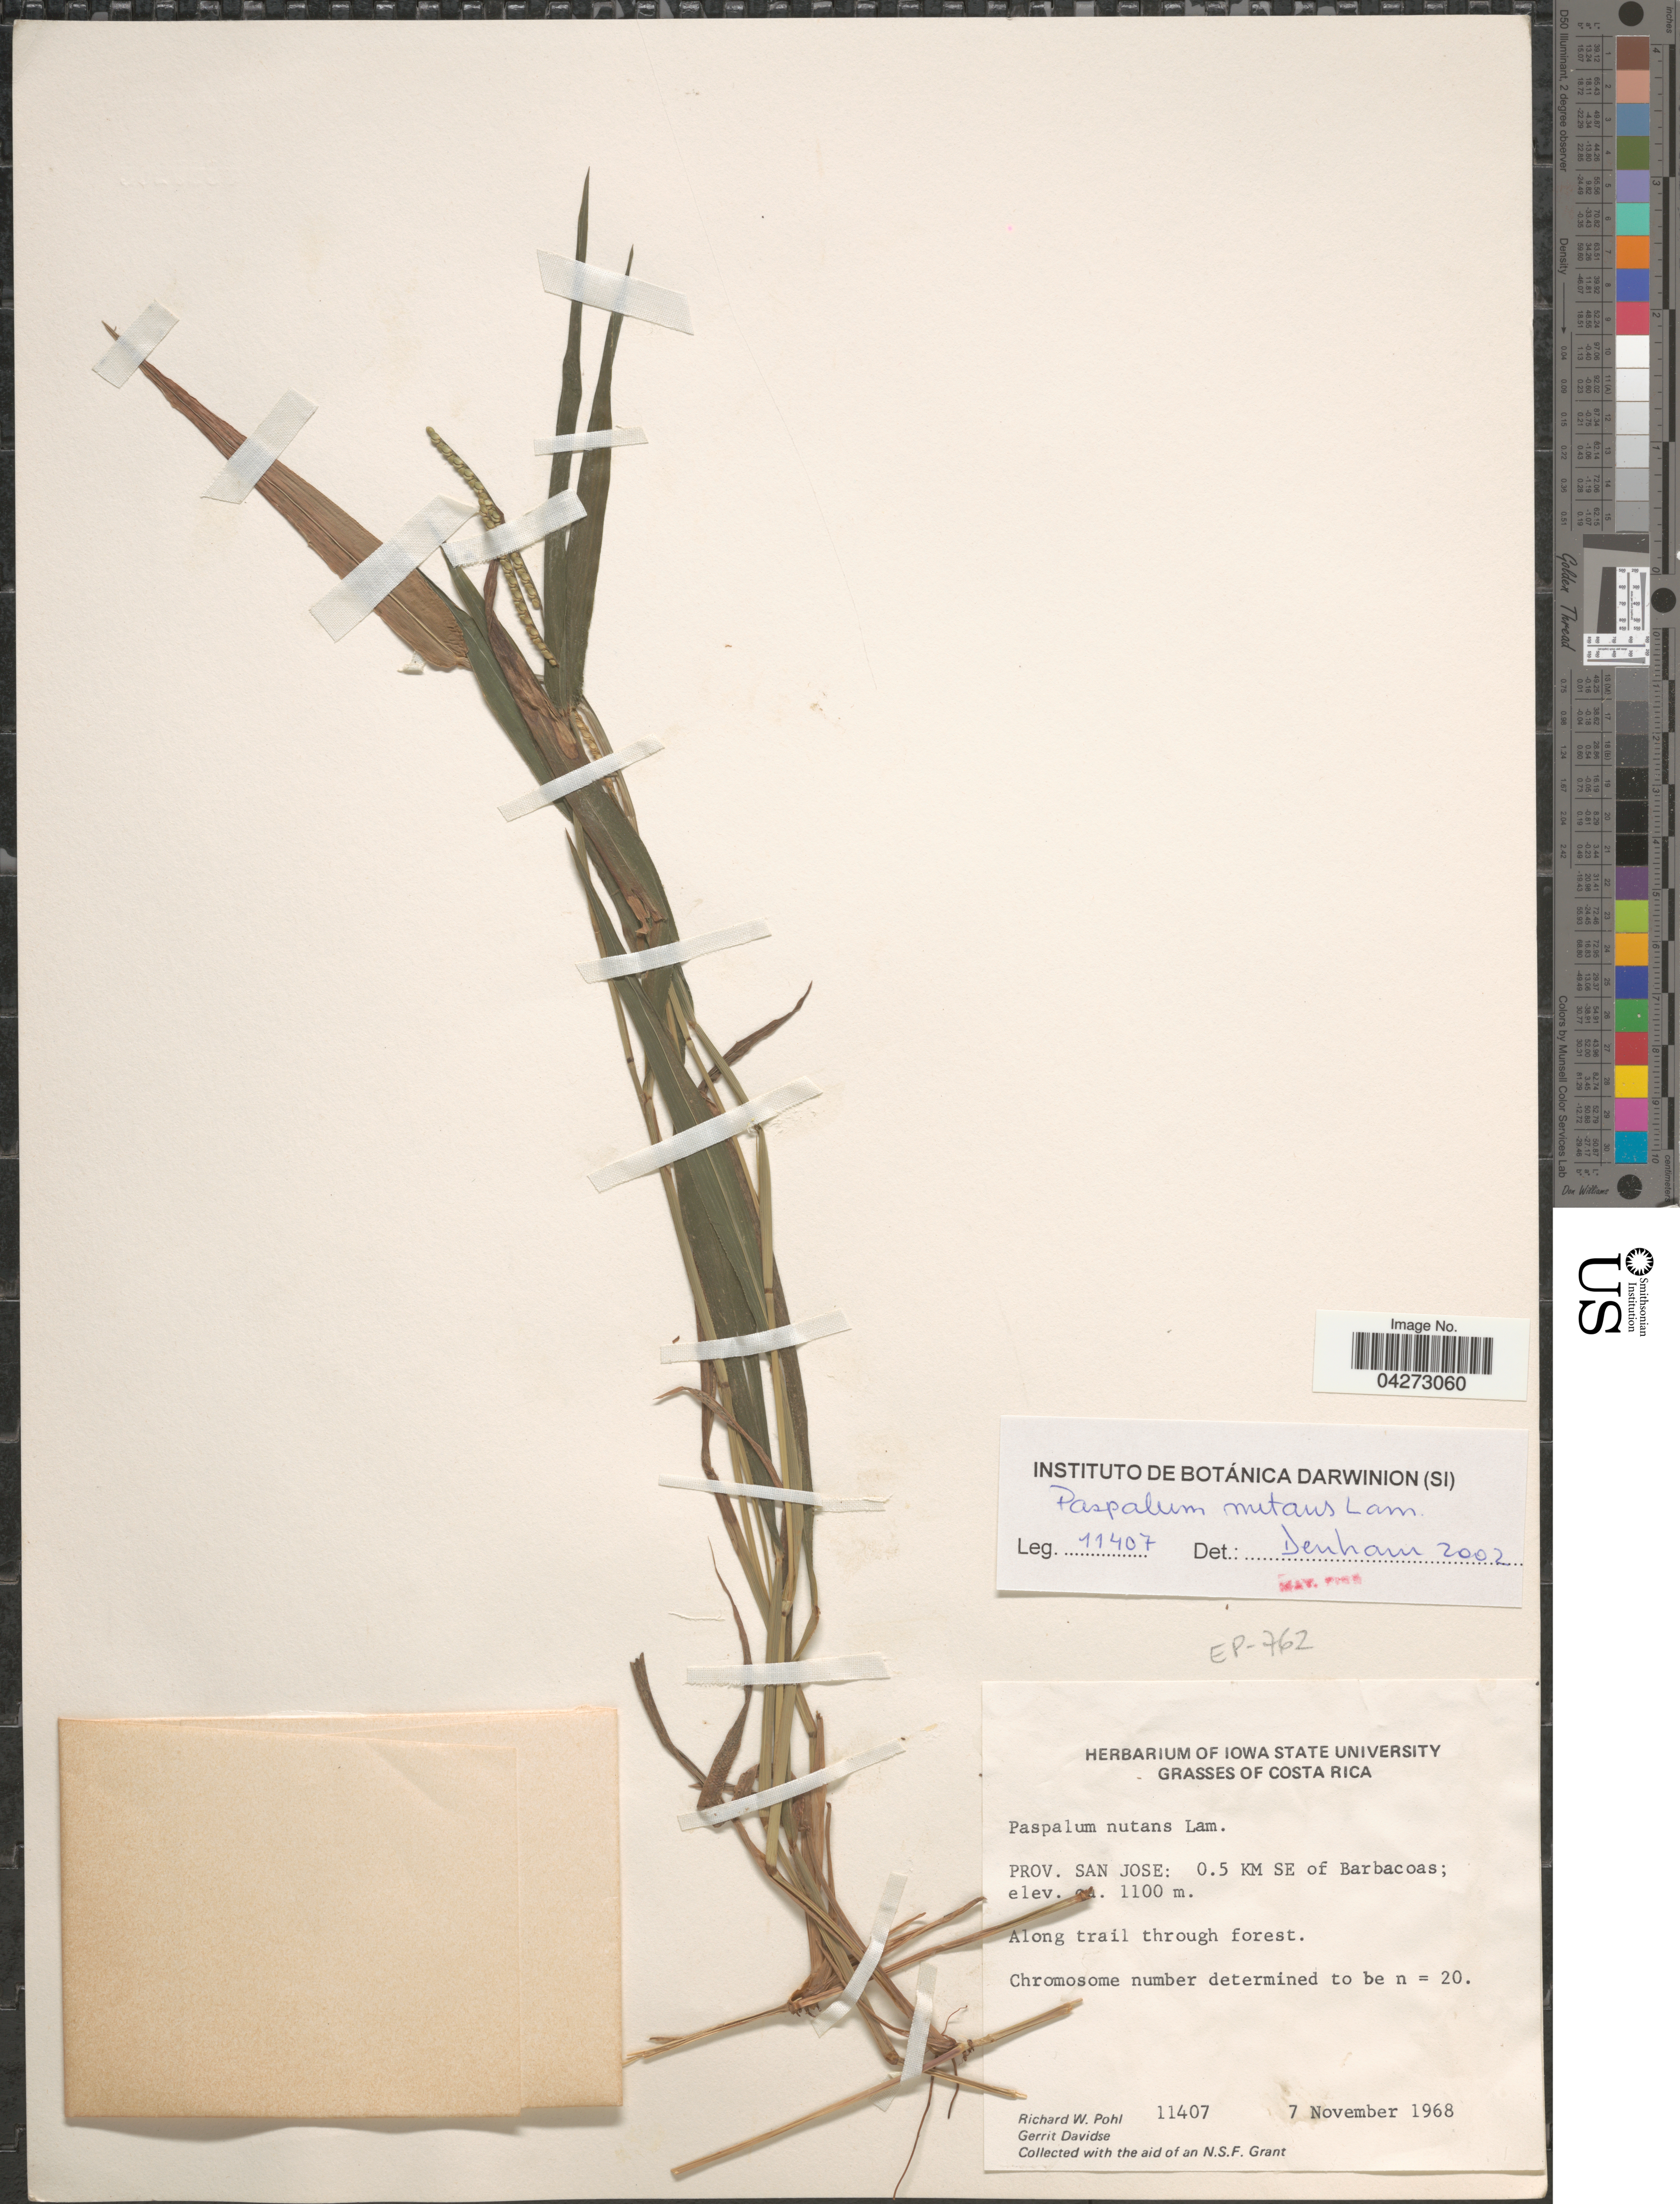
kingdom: Plantae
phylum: Tracheophyta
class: Liliopsida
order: Poales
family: Poaceae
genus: Paspalum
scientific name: Paspalum nutans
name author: Lam.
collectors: R. W. Pohl & G. Davidse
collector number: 11407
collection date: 1968-11-07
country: Costa Rica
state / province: San José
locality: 0.5 KM SE of Barbacoas.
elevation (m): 1100